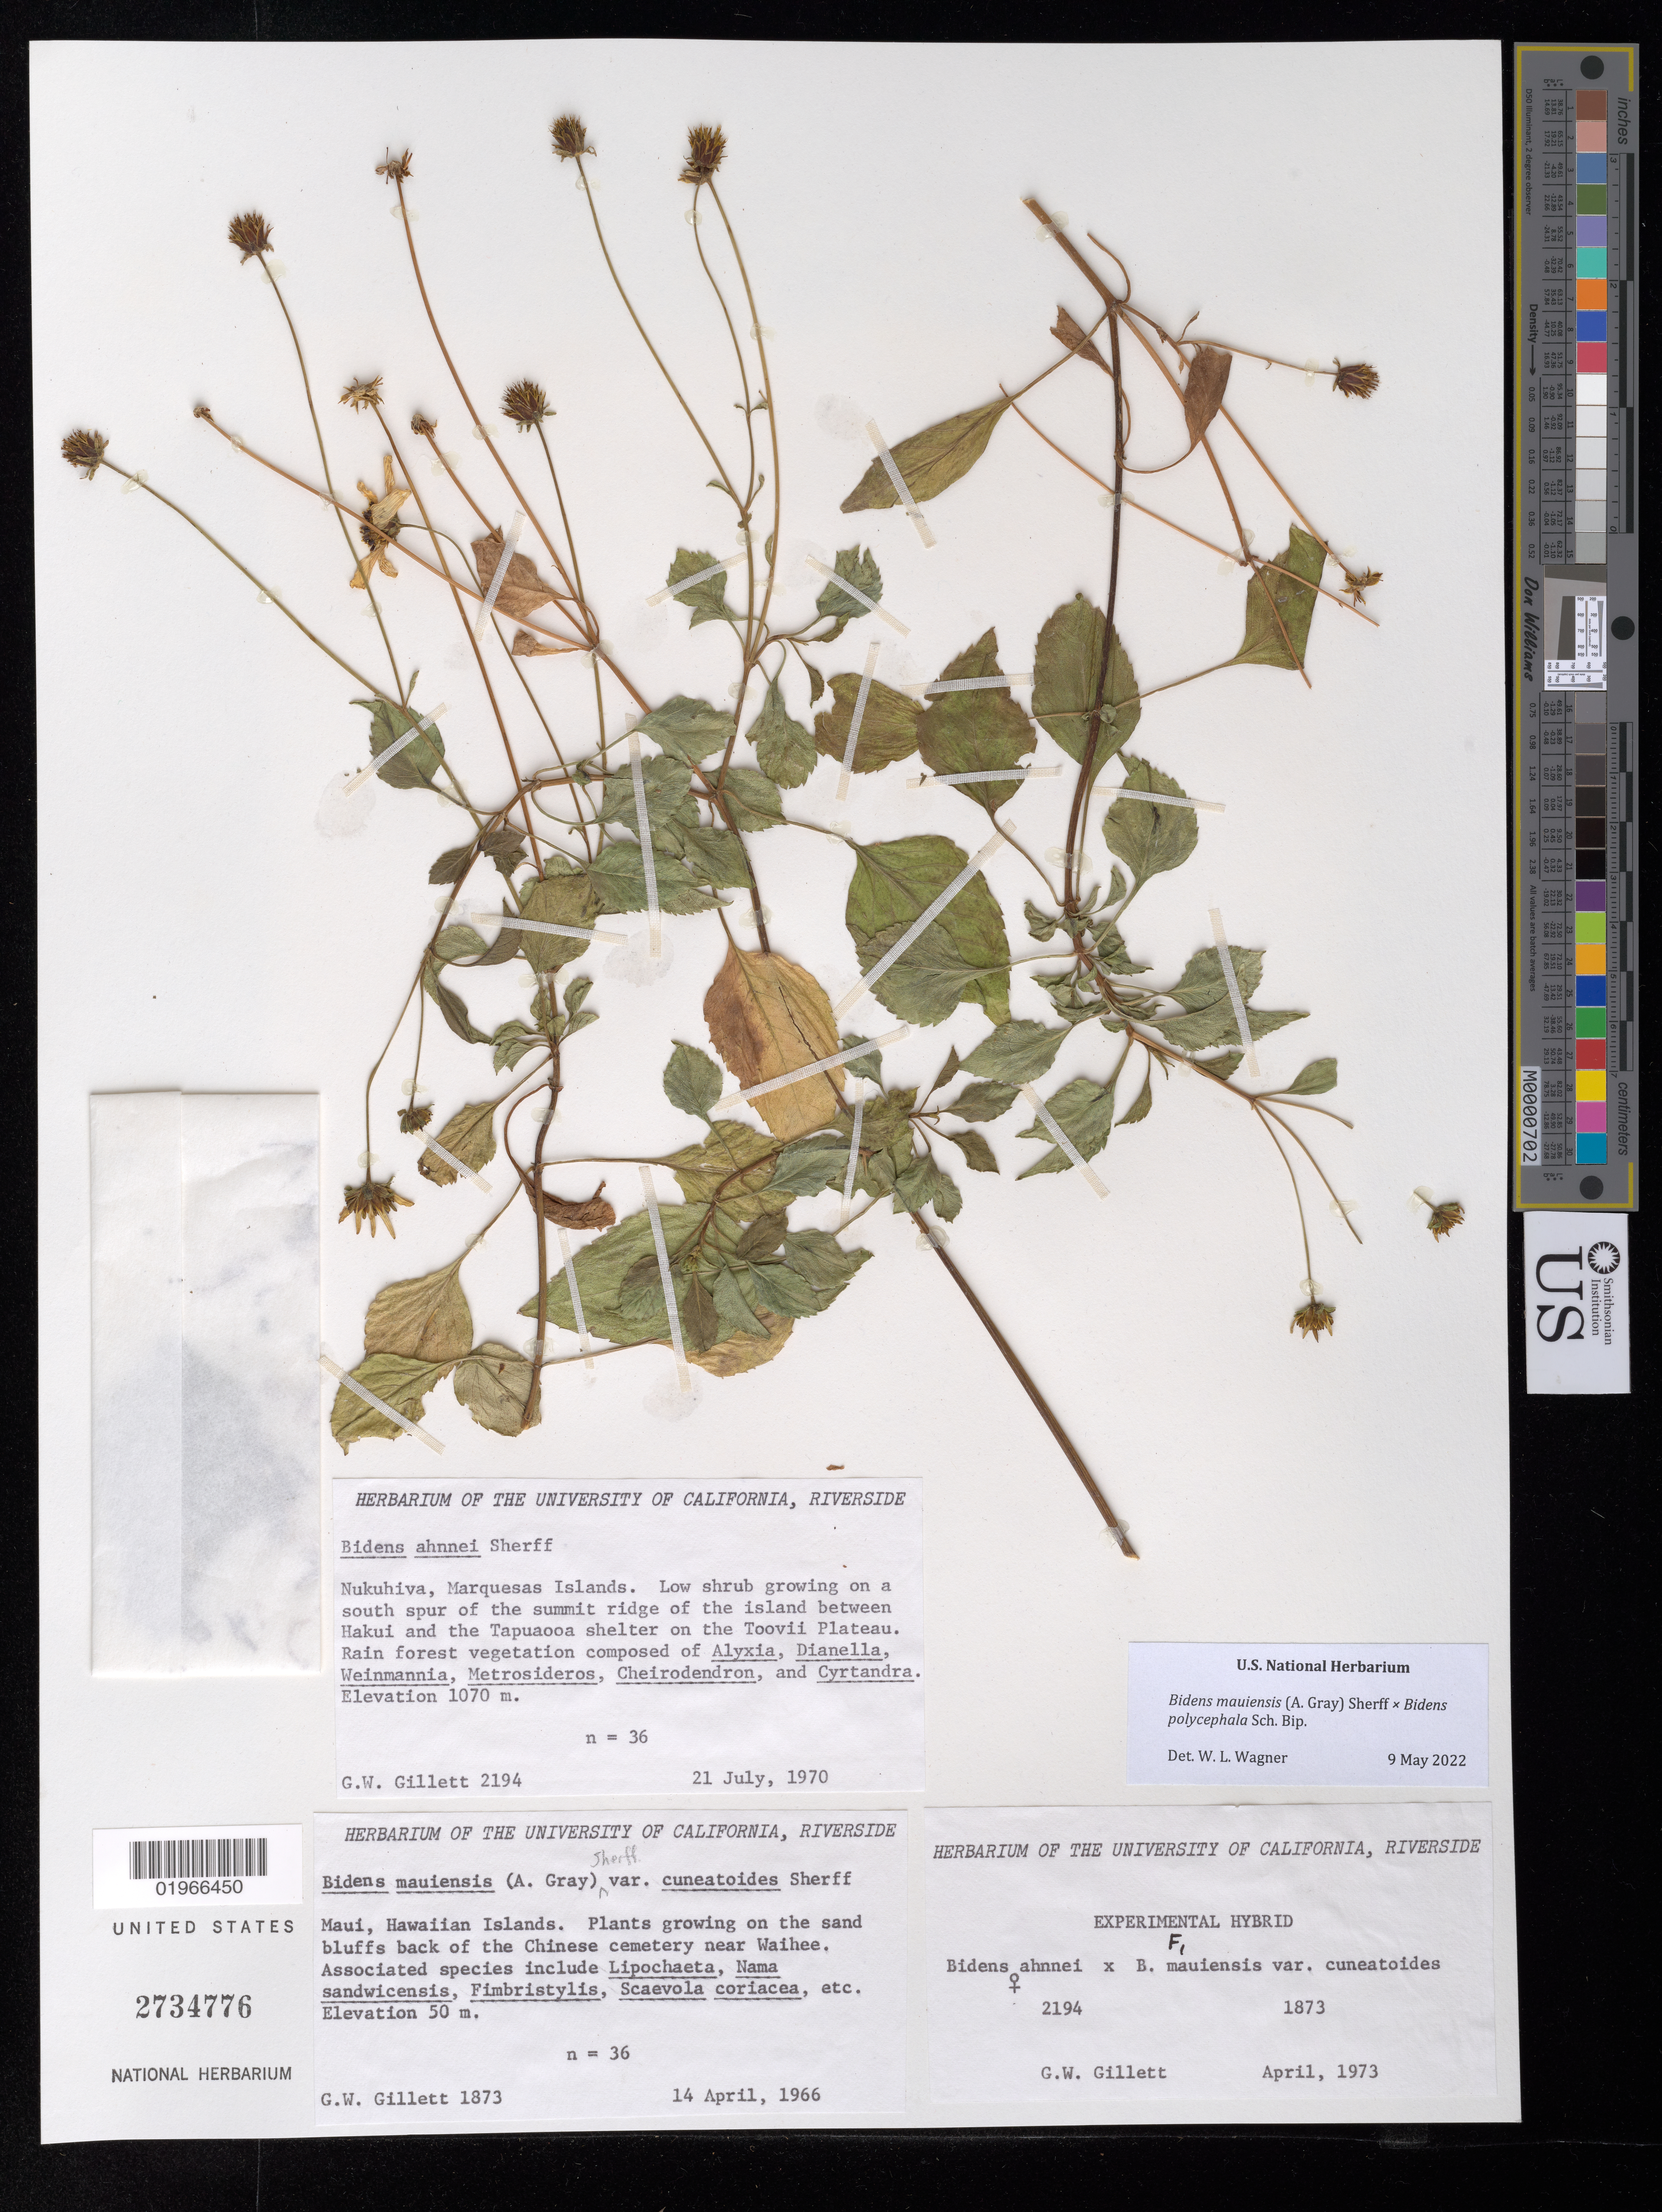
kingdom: Plantae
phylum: Tracheophyta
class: Magnoliopsida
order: Asterales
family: Asteraceae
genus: Bidens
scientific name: Bidens mauiensis x B. polycephala Sch. Bip.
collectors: G. Gillett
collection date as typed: Apr 1973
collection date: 1973-04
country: United States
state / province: California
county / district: Riverside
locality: University of California, Riverside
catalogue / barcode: US 2734776